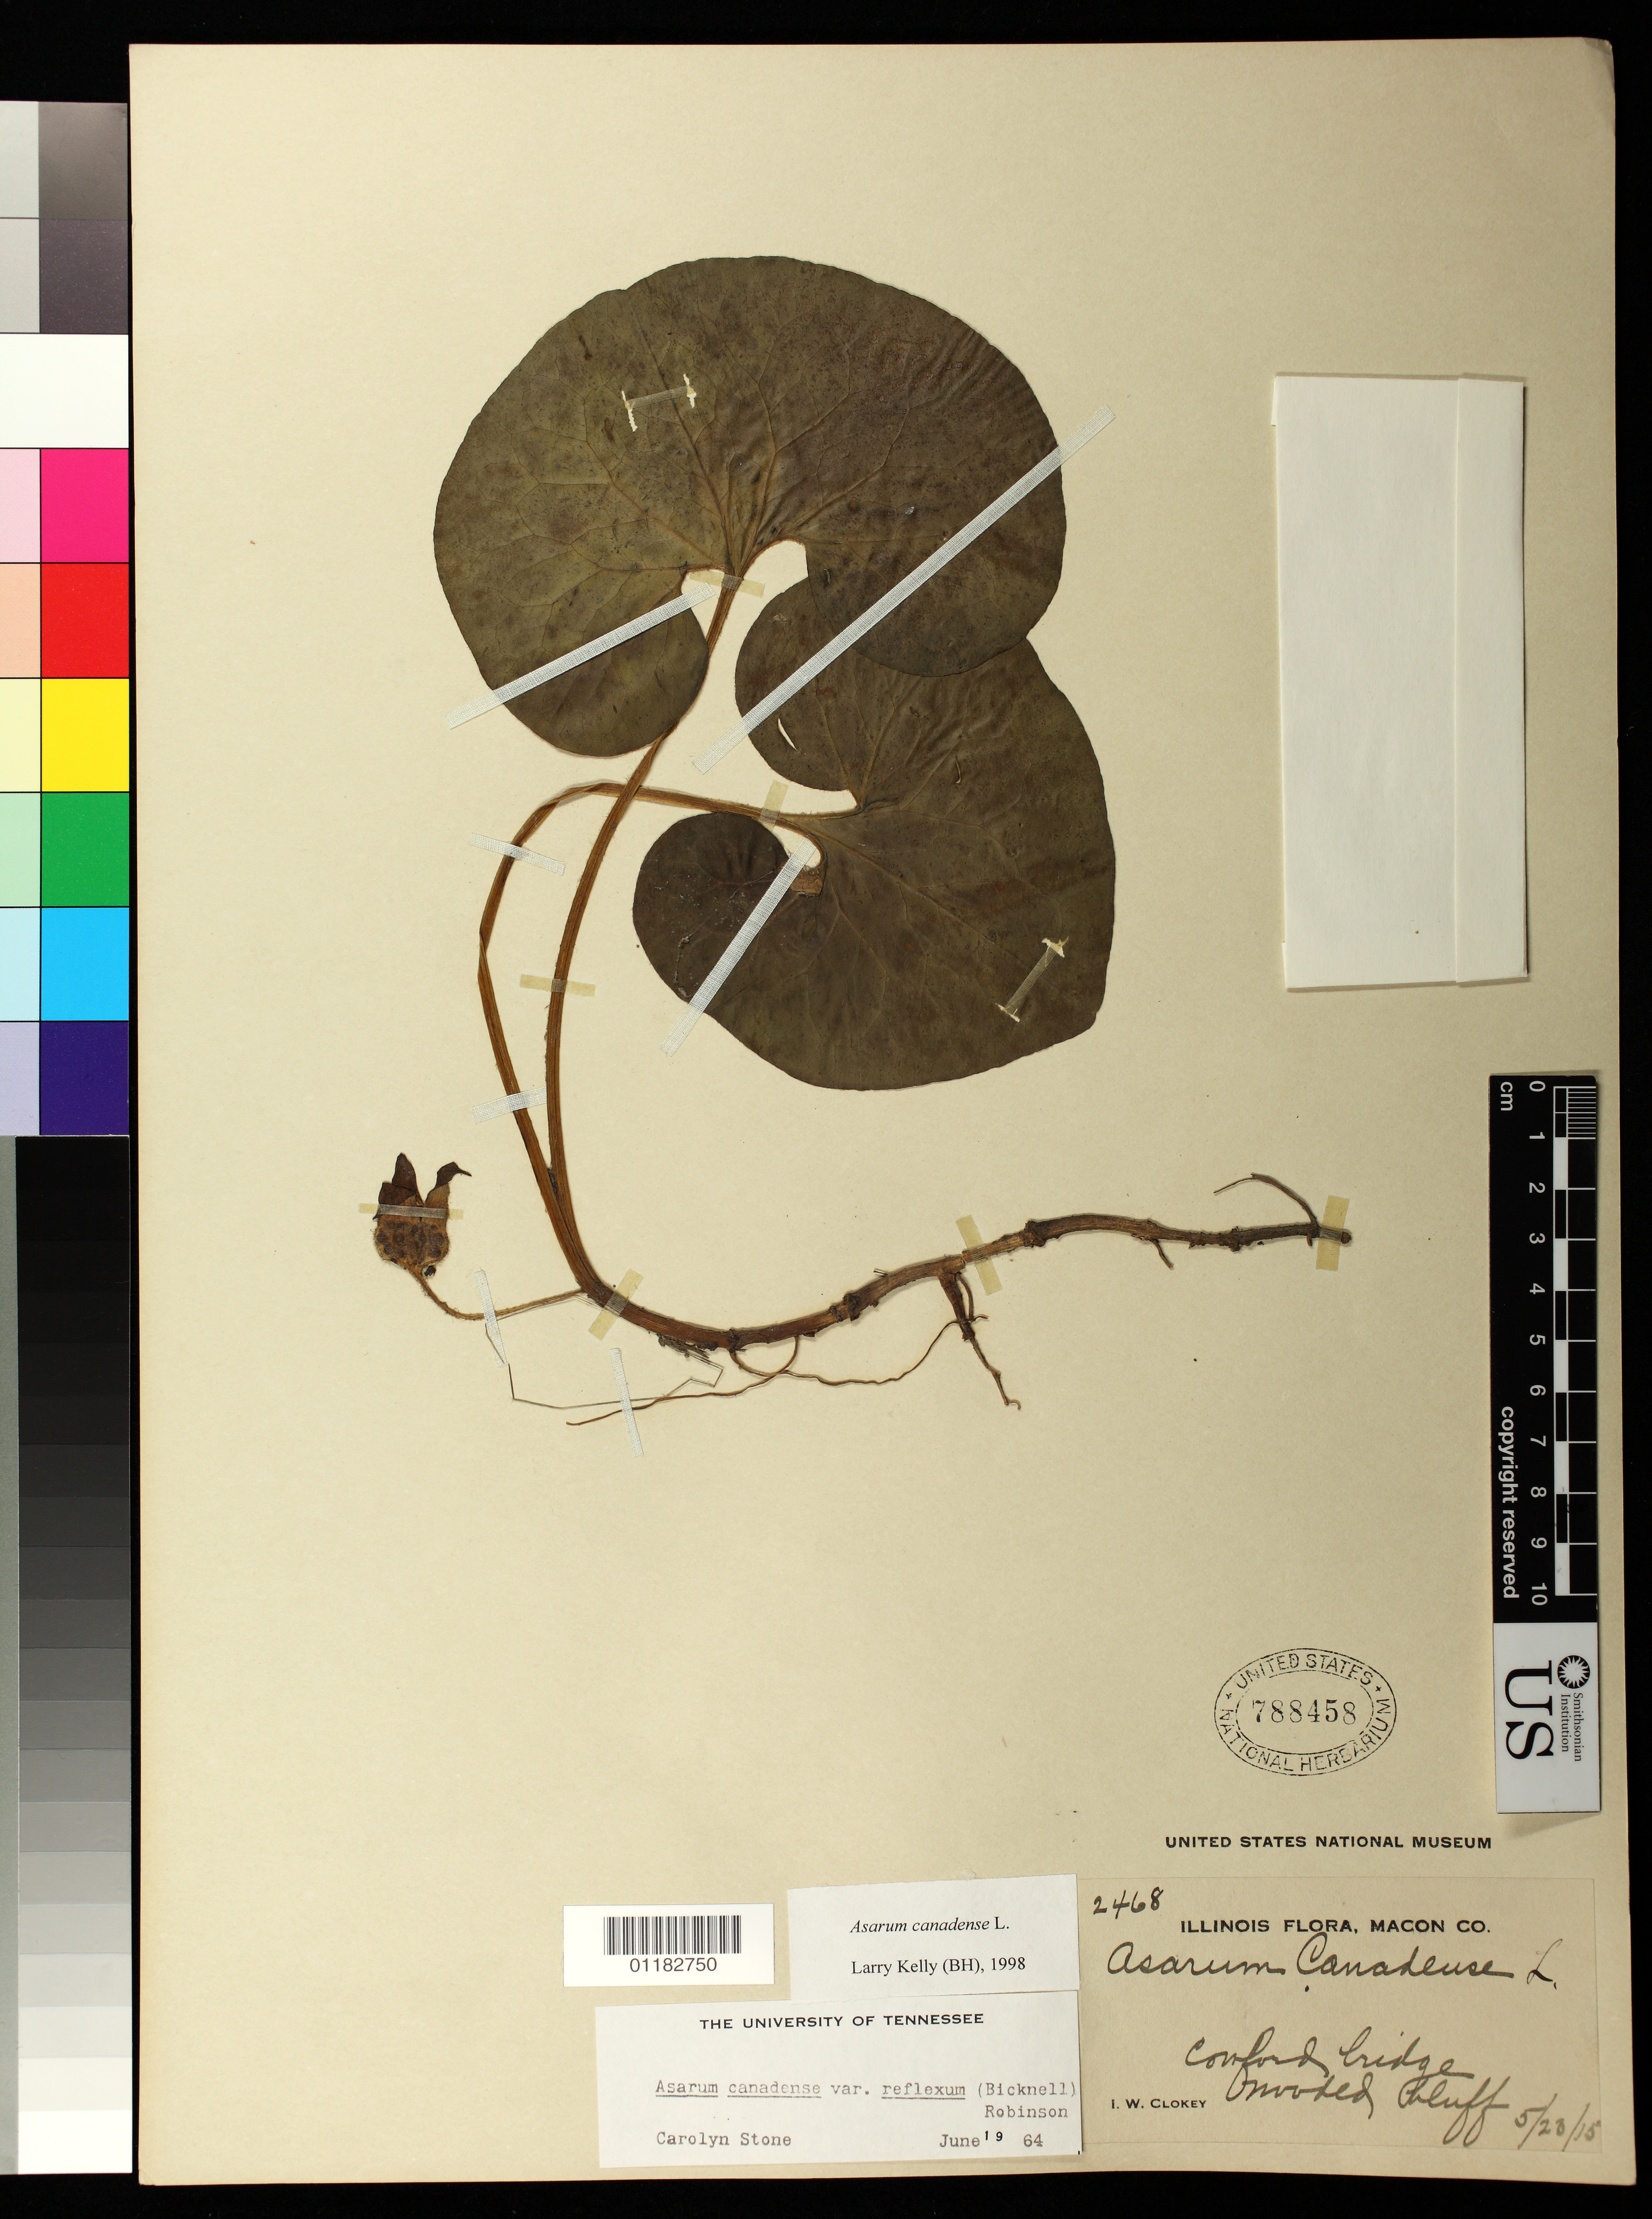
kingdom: Plantae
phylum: Tracheophyta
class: Magnoliopsida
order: Piperales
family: Aristolochiaceae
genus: Asarum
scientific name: Asarum canadense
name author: L.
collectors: I. W. Clokey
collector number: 2468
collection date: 1915-05-28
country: United States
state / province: Illinois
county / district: Macon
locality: Macon County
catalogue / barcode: US 788458